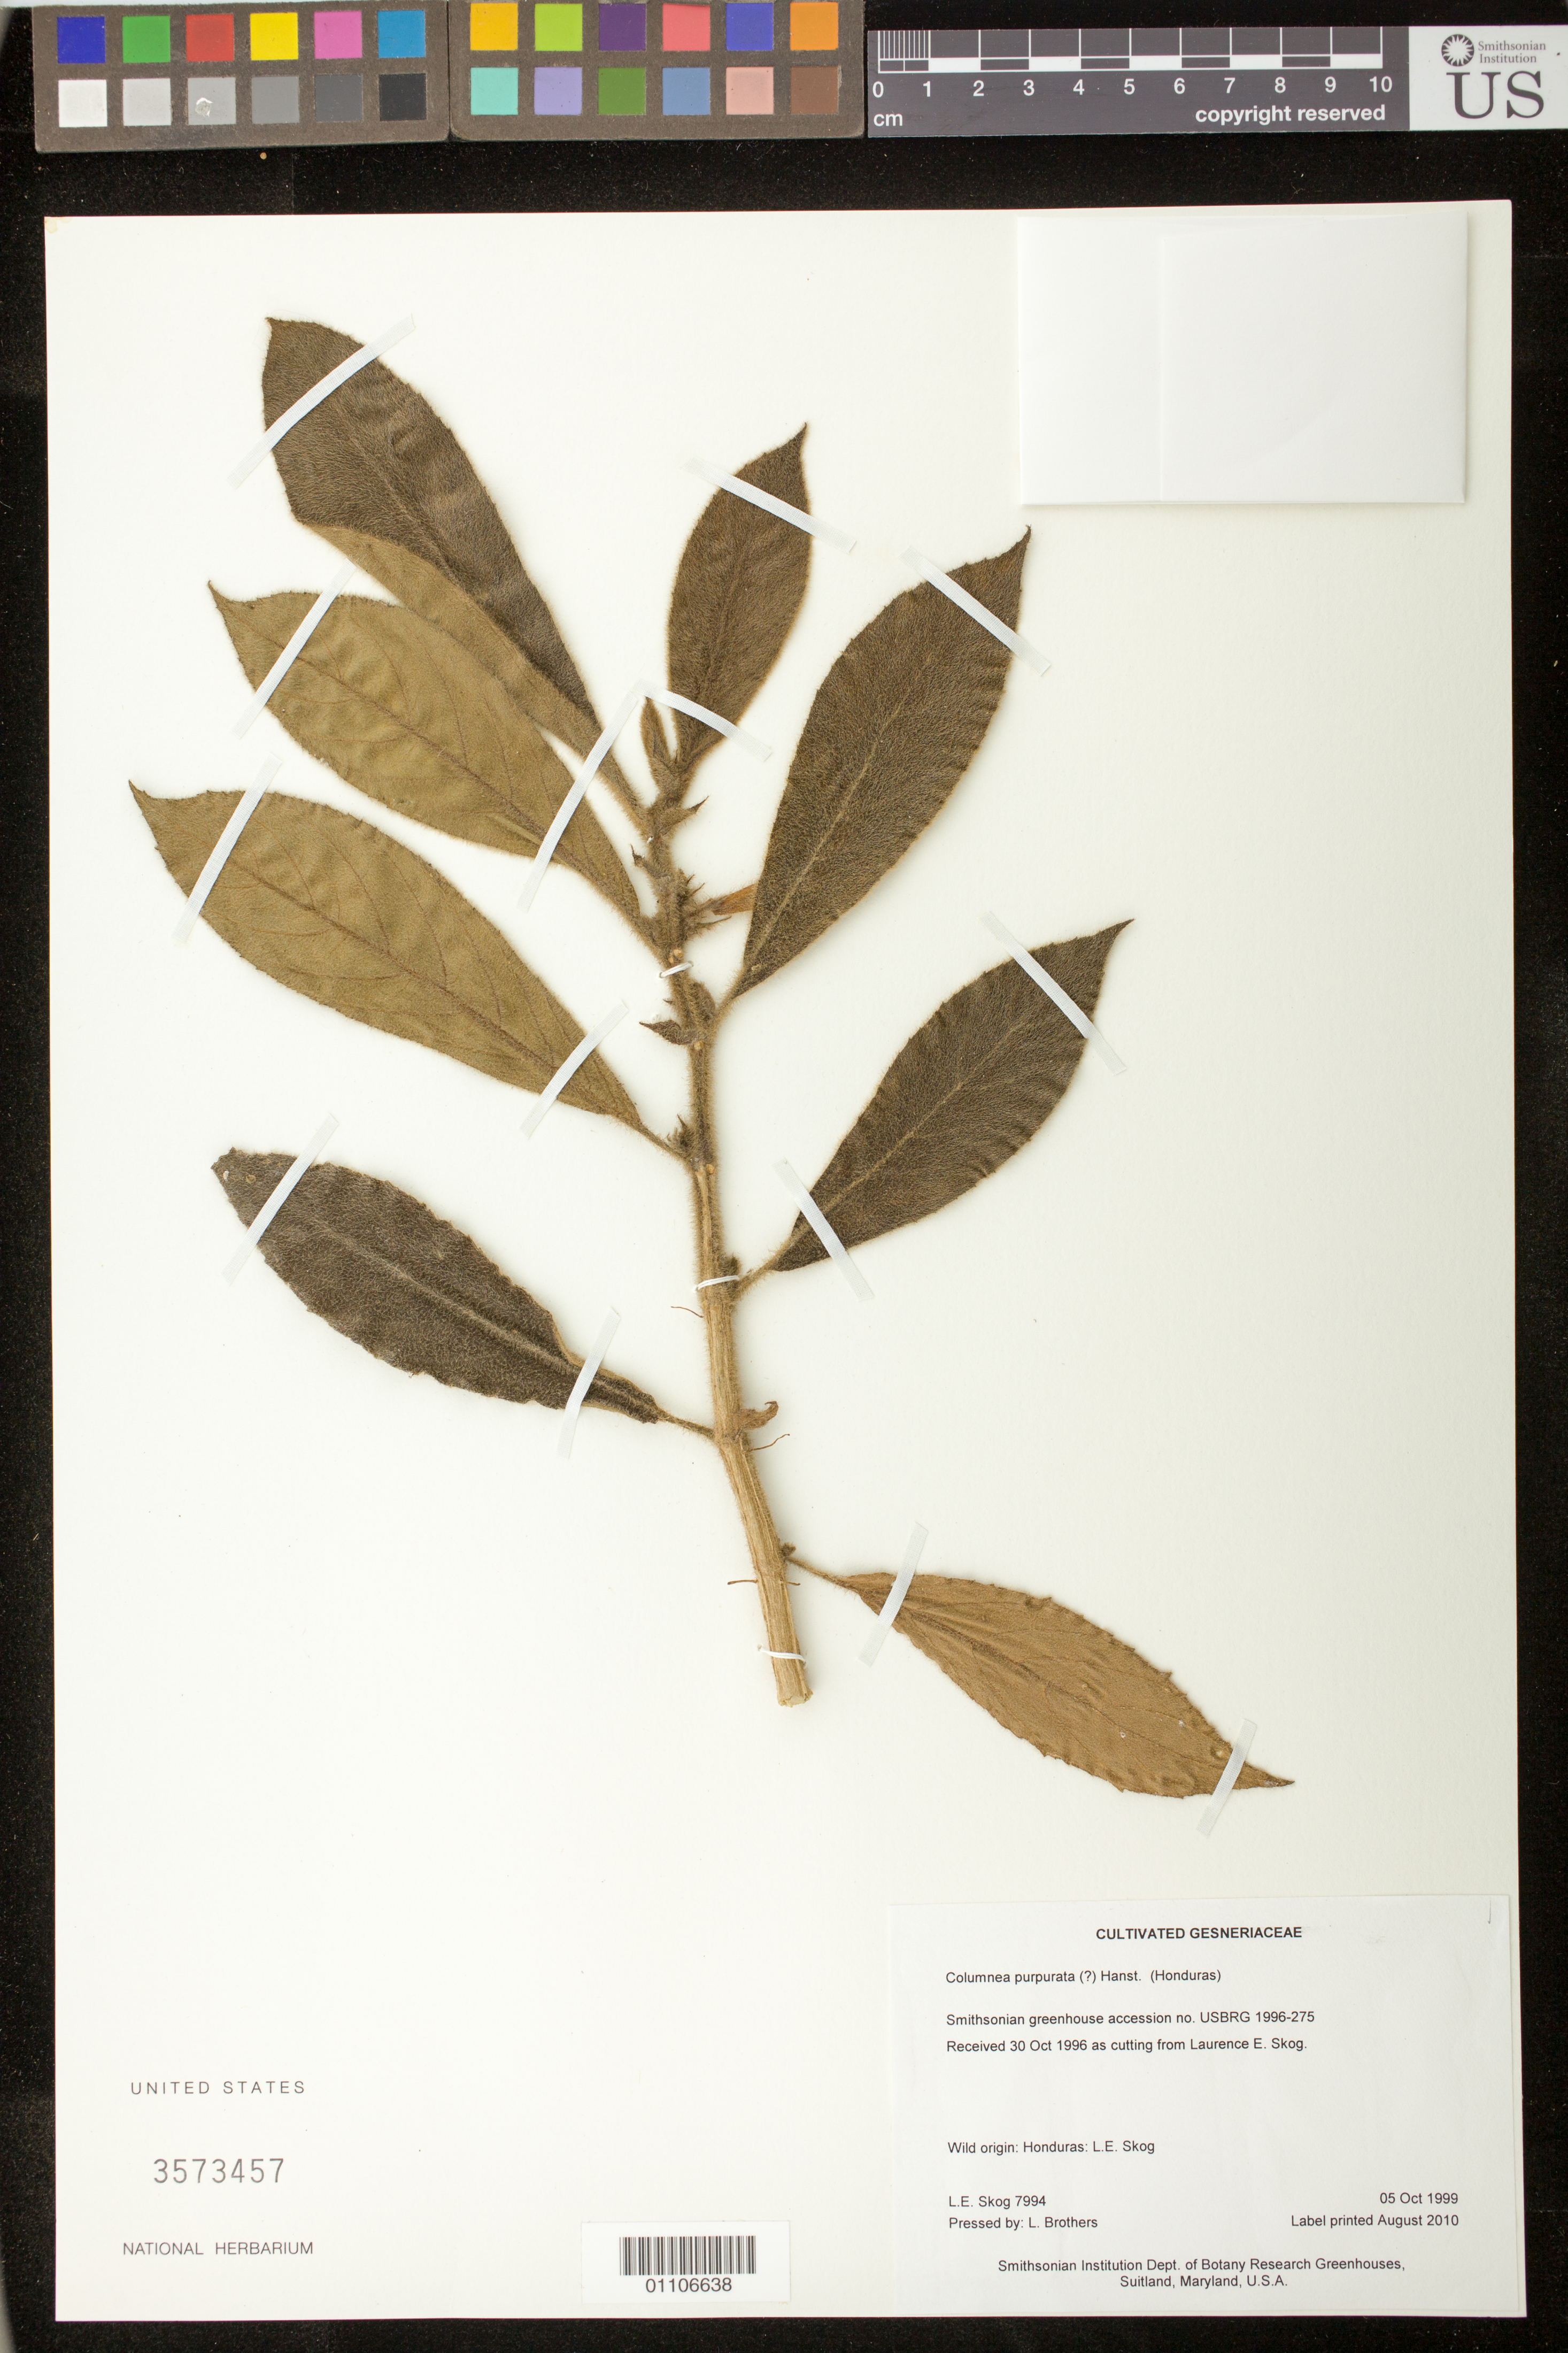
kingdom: Plantae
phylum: Tracheophyta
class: Magnoliopsida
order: Lamiales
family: Gesneriaceae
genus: Columnea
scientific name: Columnea purpurata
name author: Hanst.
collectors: L. E. Skog & L. Brothers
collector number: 7994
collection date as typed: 05 Oct 1999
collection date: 1999-10-05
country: Honduras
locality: Smithsonian Institution Dept. of Botany Research Greenhouses, Suitland, Maryland, U.S.A.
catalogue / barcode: US 3573457